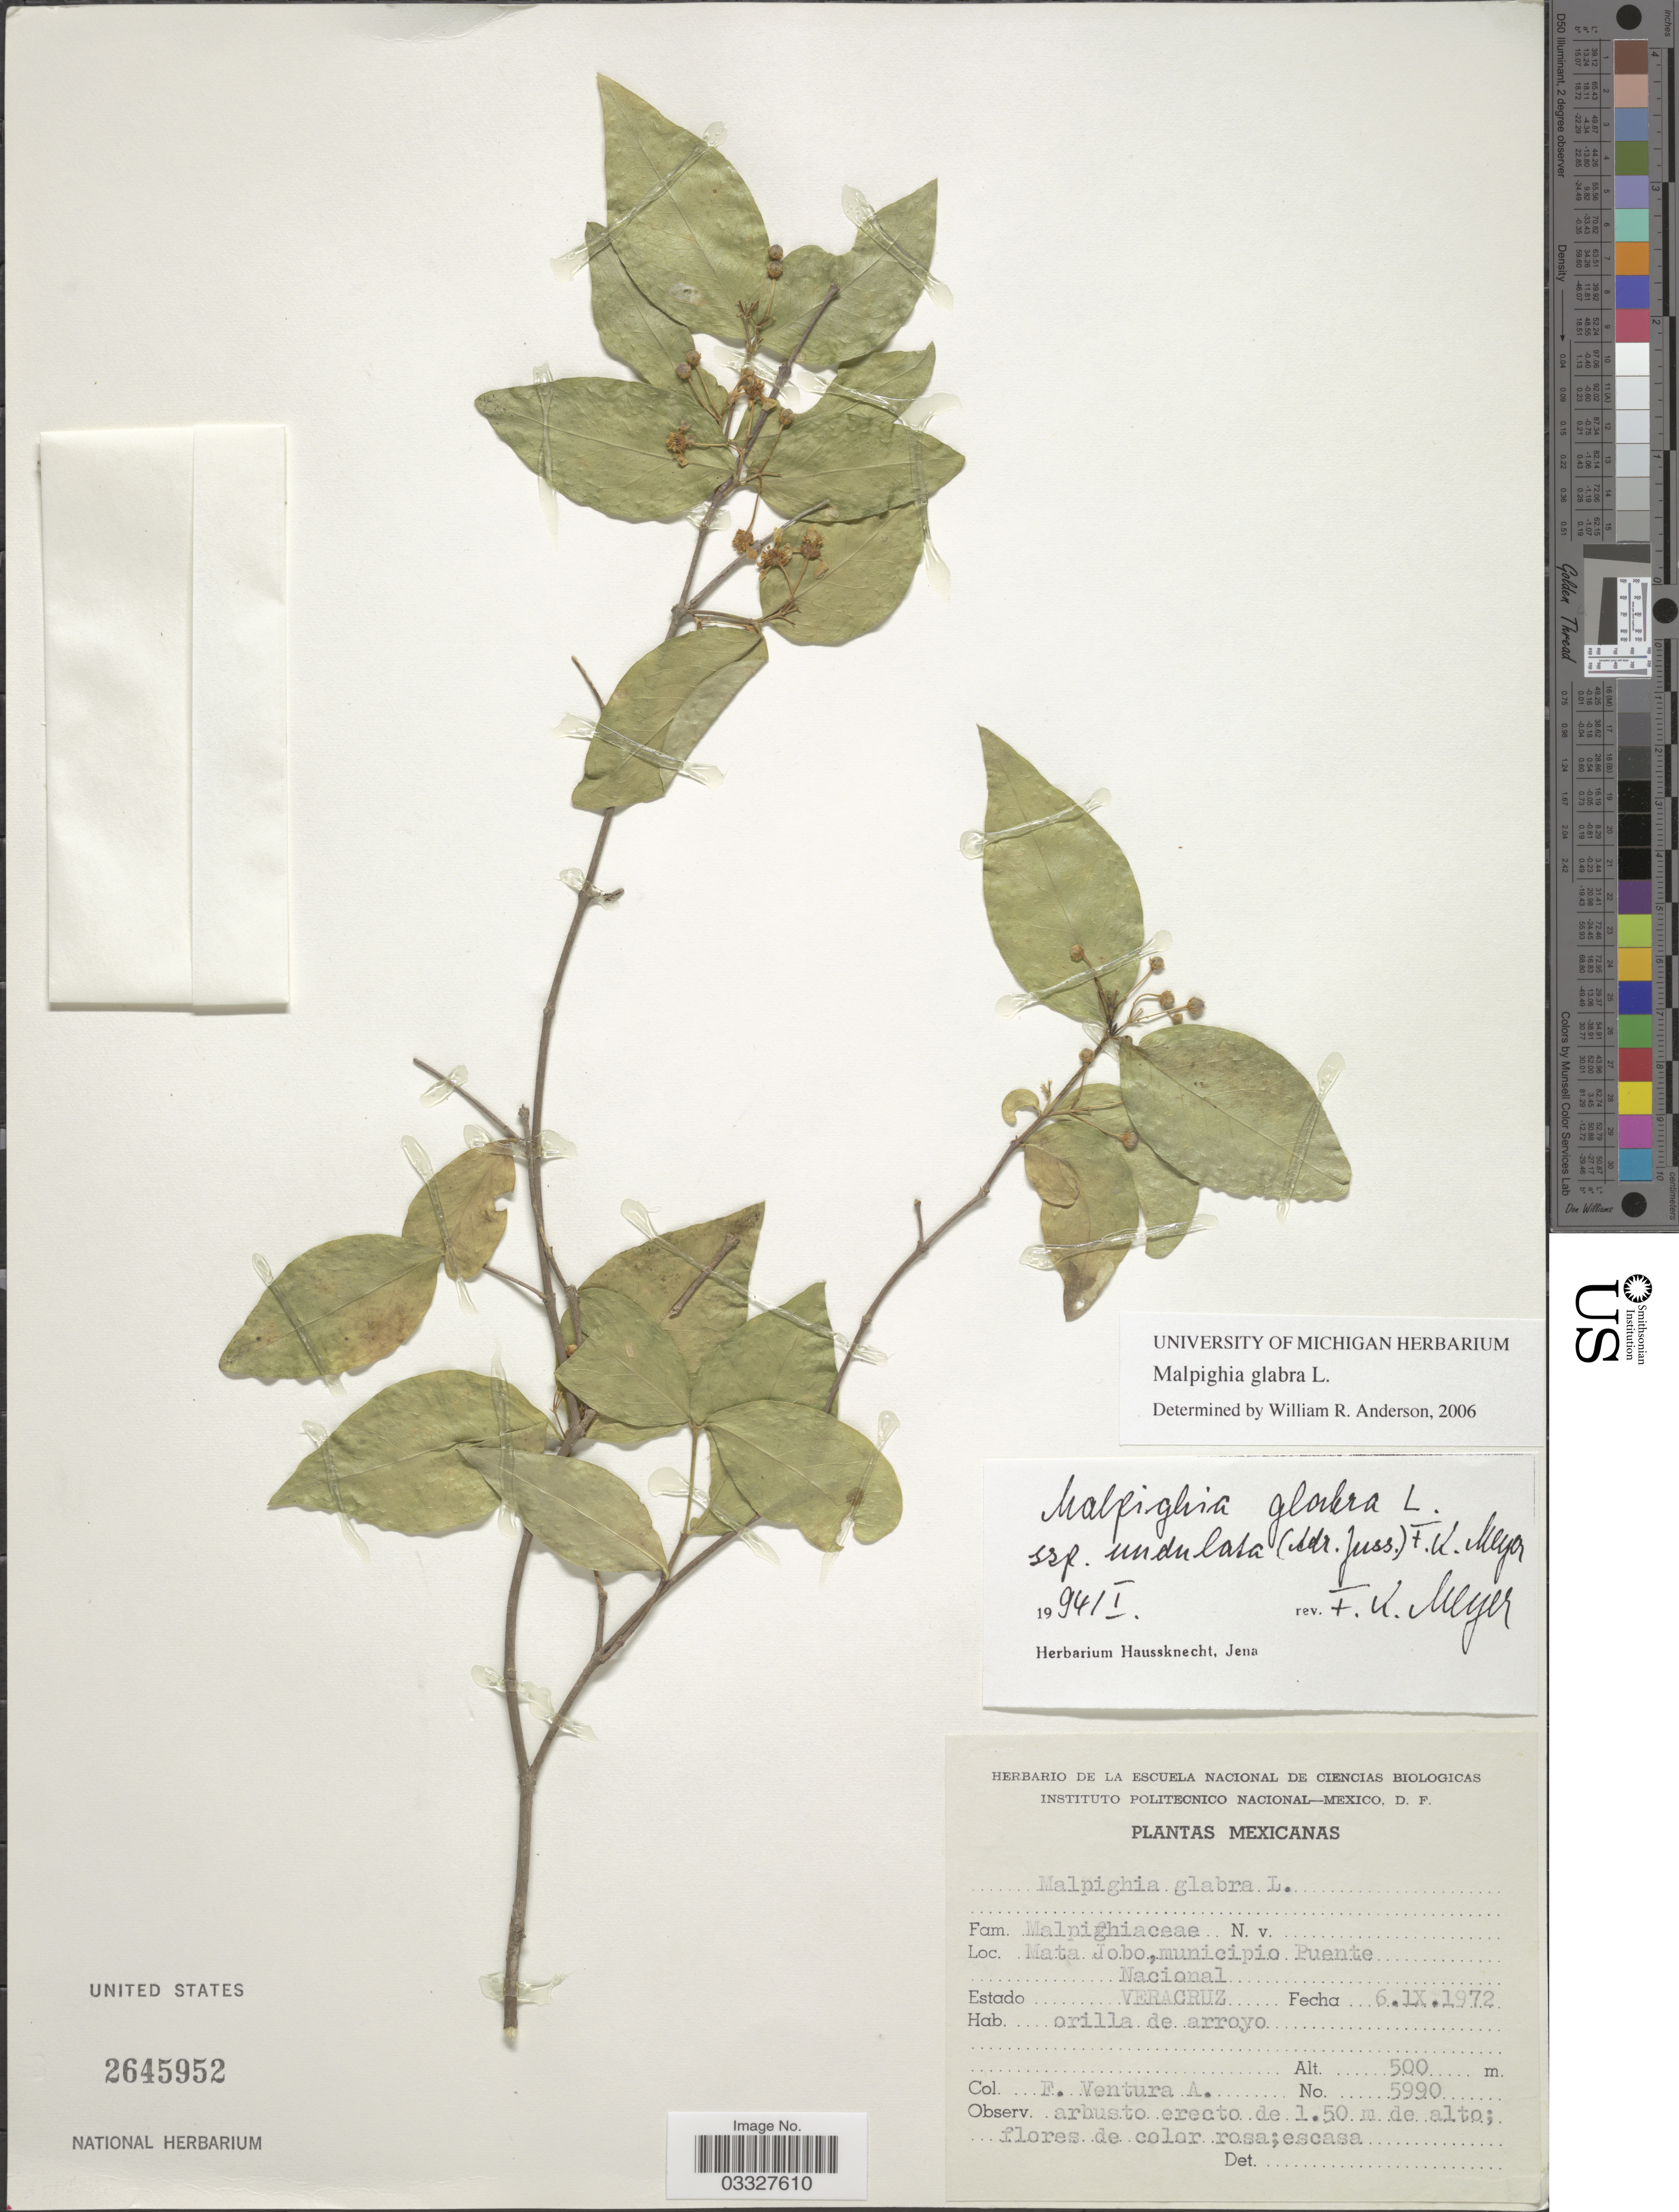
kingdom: Plantae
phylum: Tracheophyta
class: Magnoliopsida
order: Malpighiales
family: Malpighiaceae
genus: Malpighia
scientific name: Malpighia glabra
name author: L.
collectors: F. Ventura A.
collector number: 5990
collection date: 1972-09-06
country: Mexico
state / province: Veracruz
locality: Mata Jobo, municipio Puente Nacional. Veracruz.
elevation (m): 500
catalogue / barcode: US 2645952